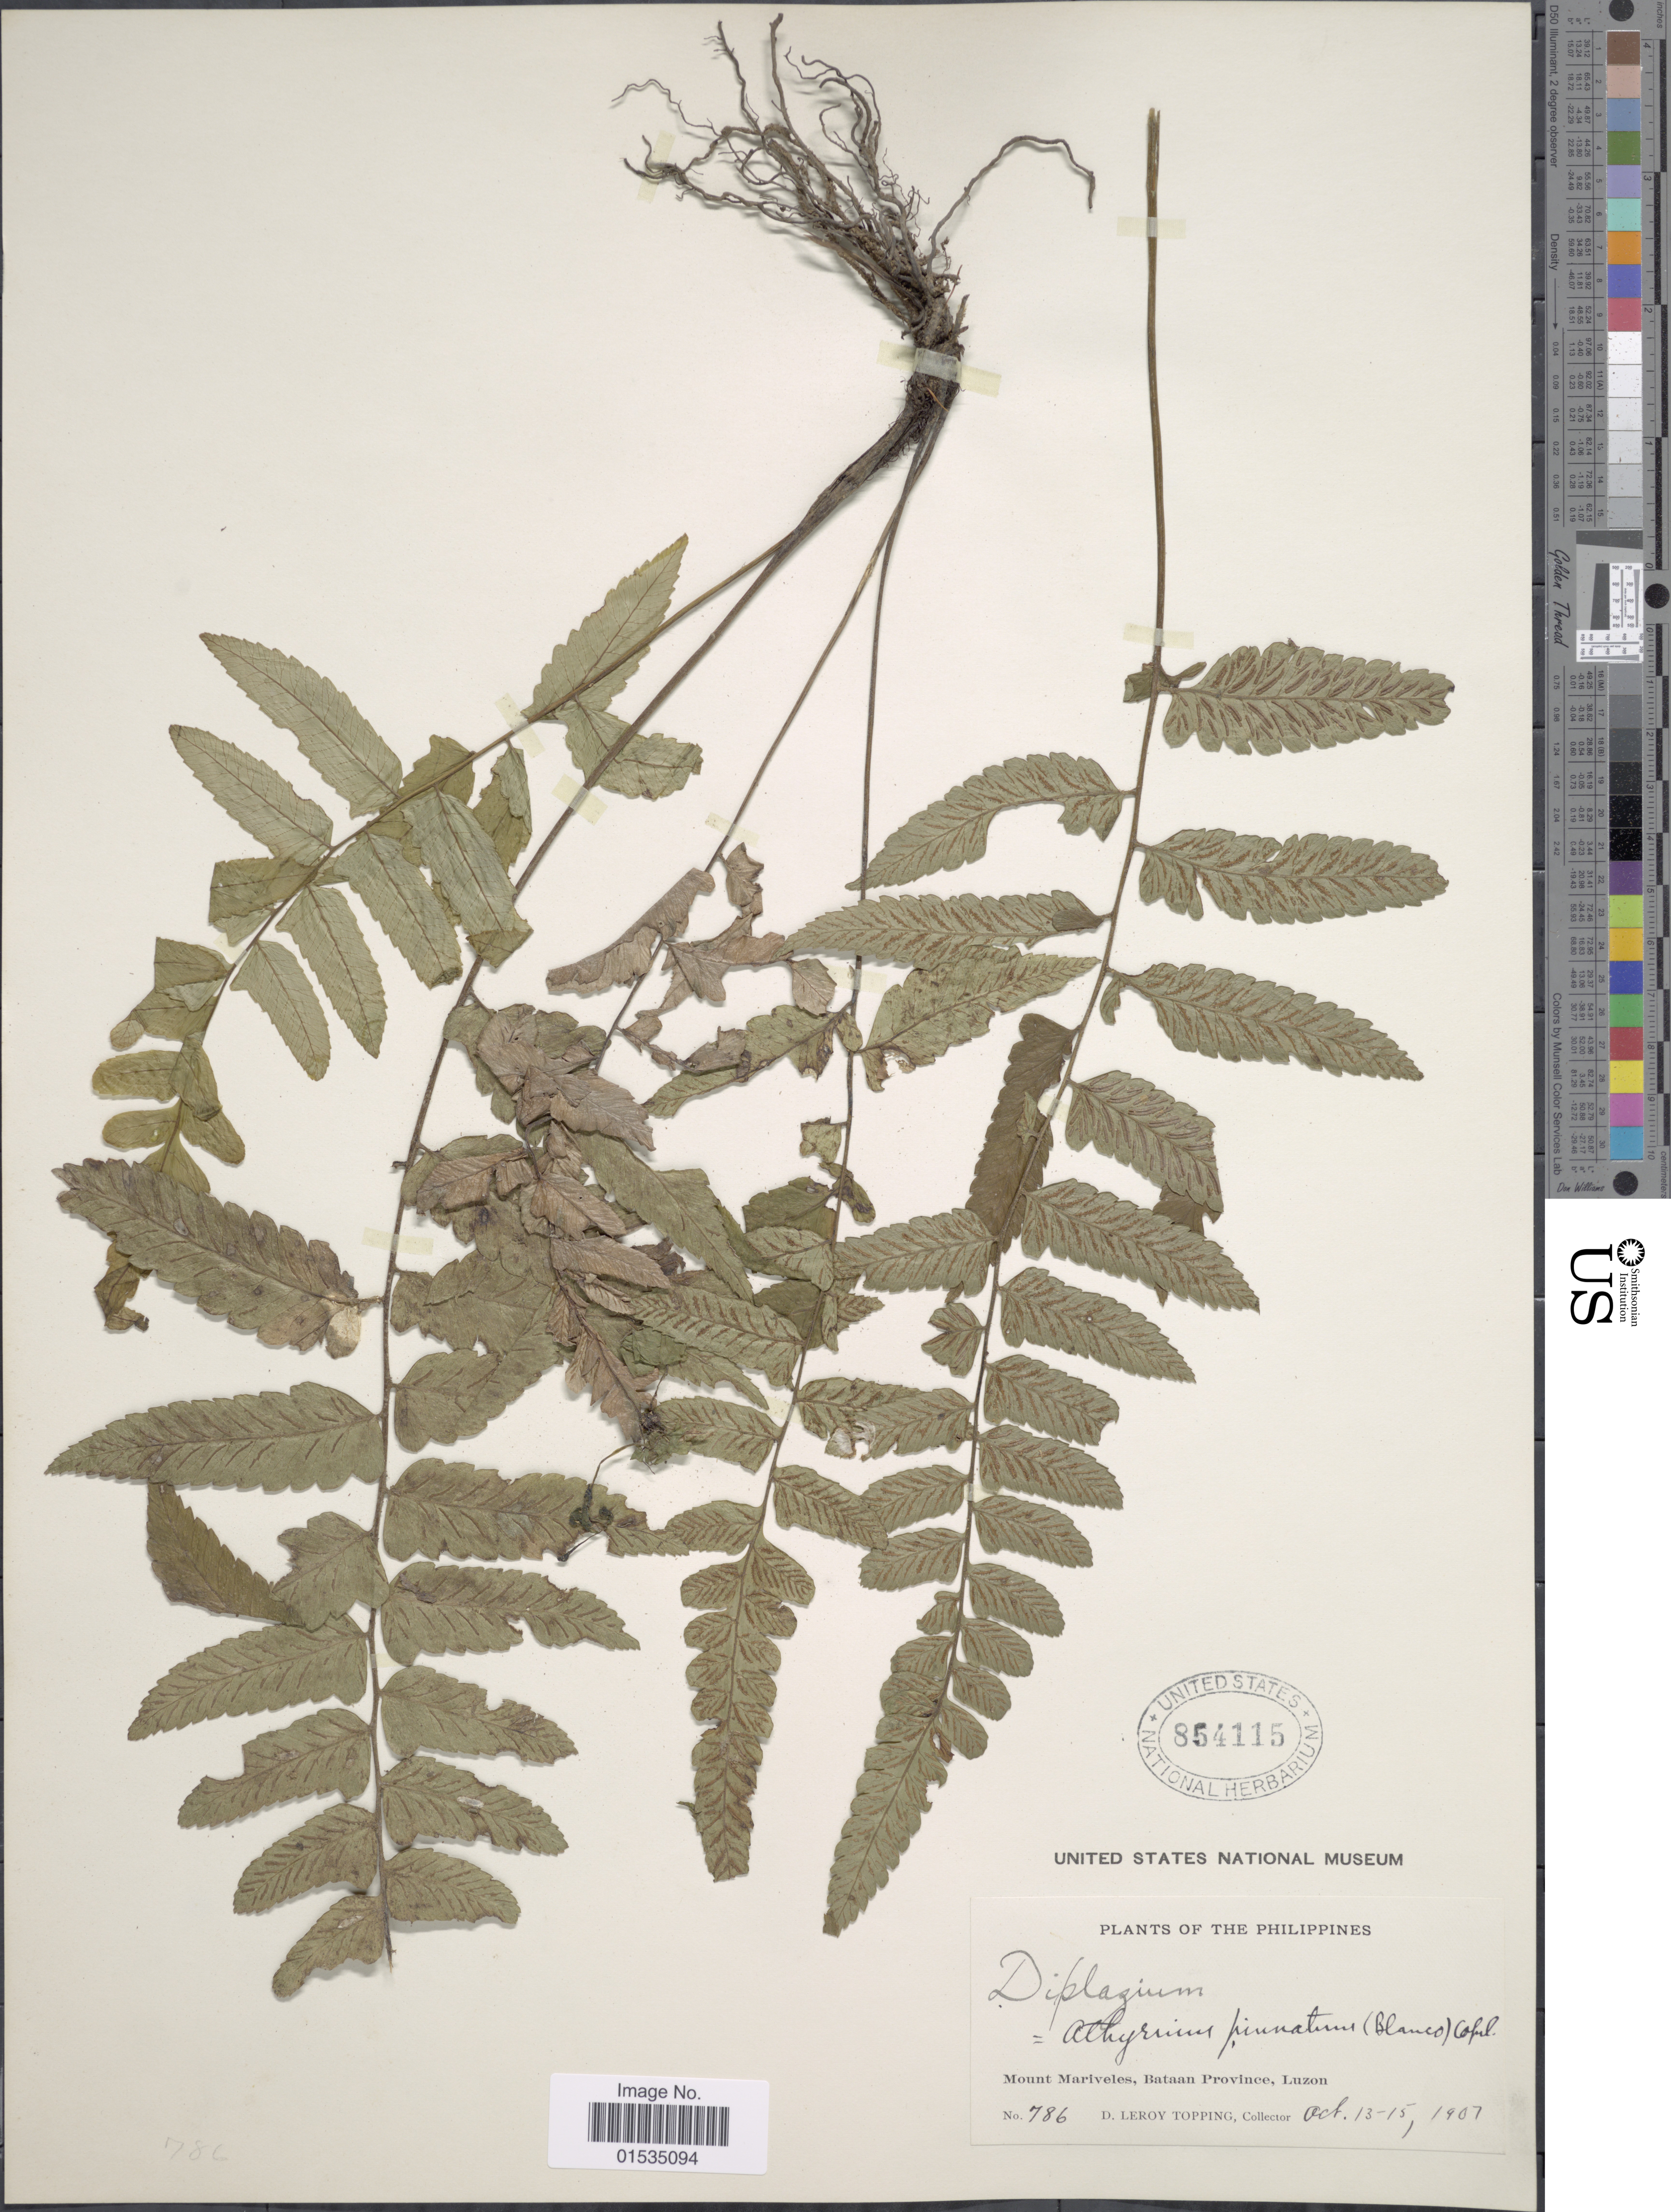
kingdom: Plantae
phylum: Tracheophyta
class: Polypodiopsida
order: Polypodiales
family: Athyriaceae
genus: Diplazium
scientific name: Diplazium petiolare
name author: C. Presl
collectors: D. L. Topping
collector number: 786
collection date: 1907-10-13/1907-10-15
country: Philippines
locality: Mount Mariveles, Bataan Province, Luzon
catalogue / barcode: US 854115